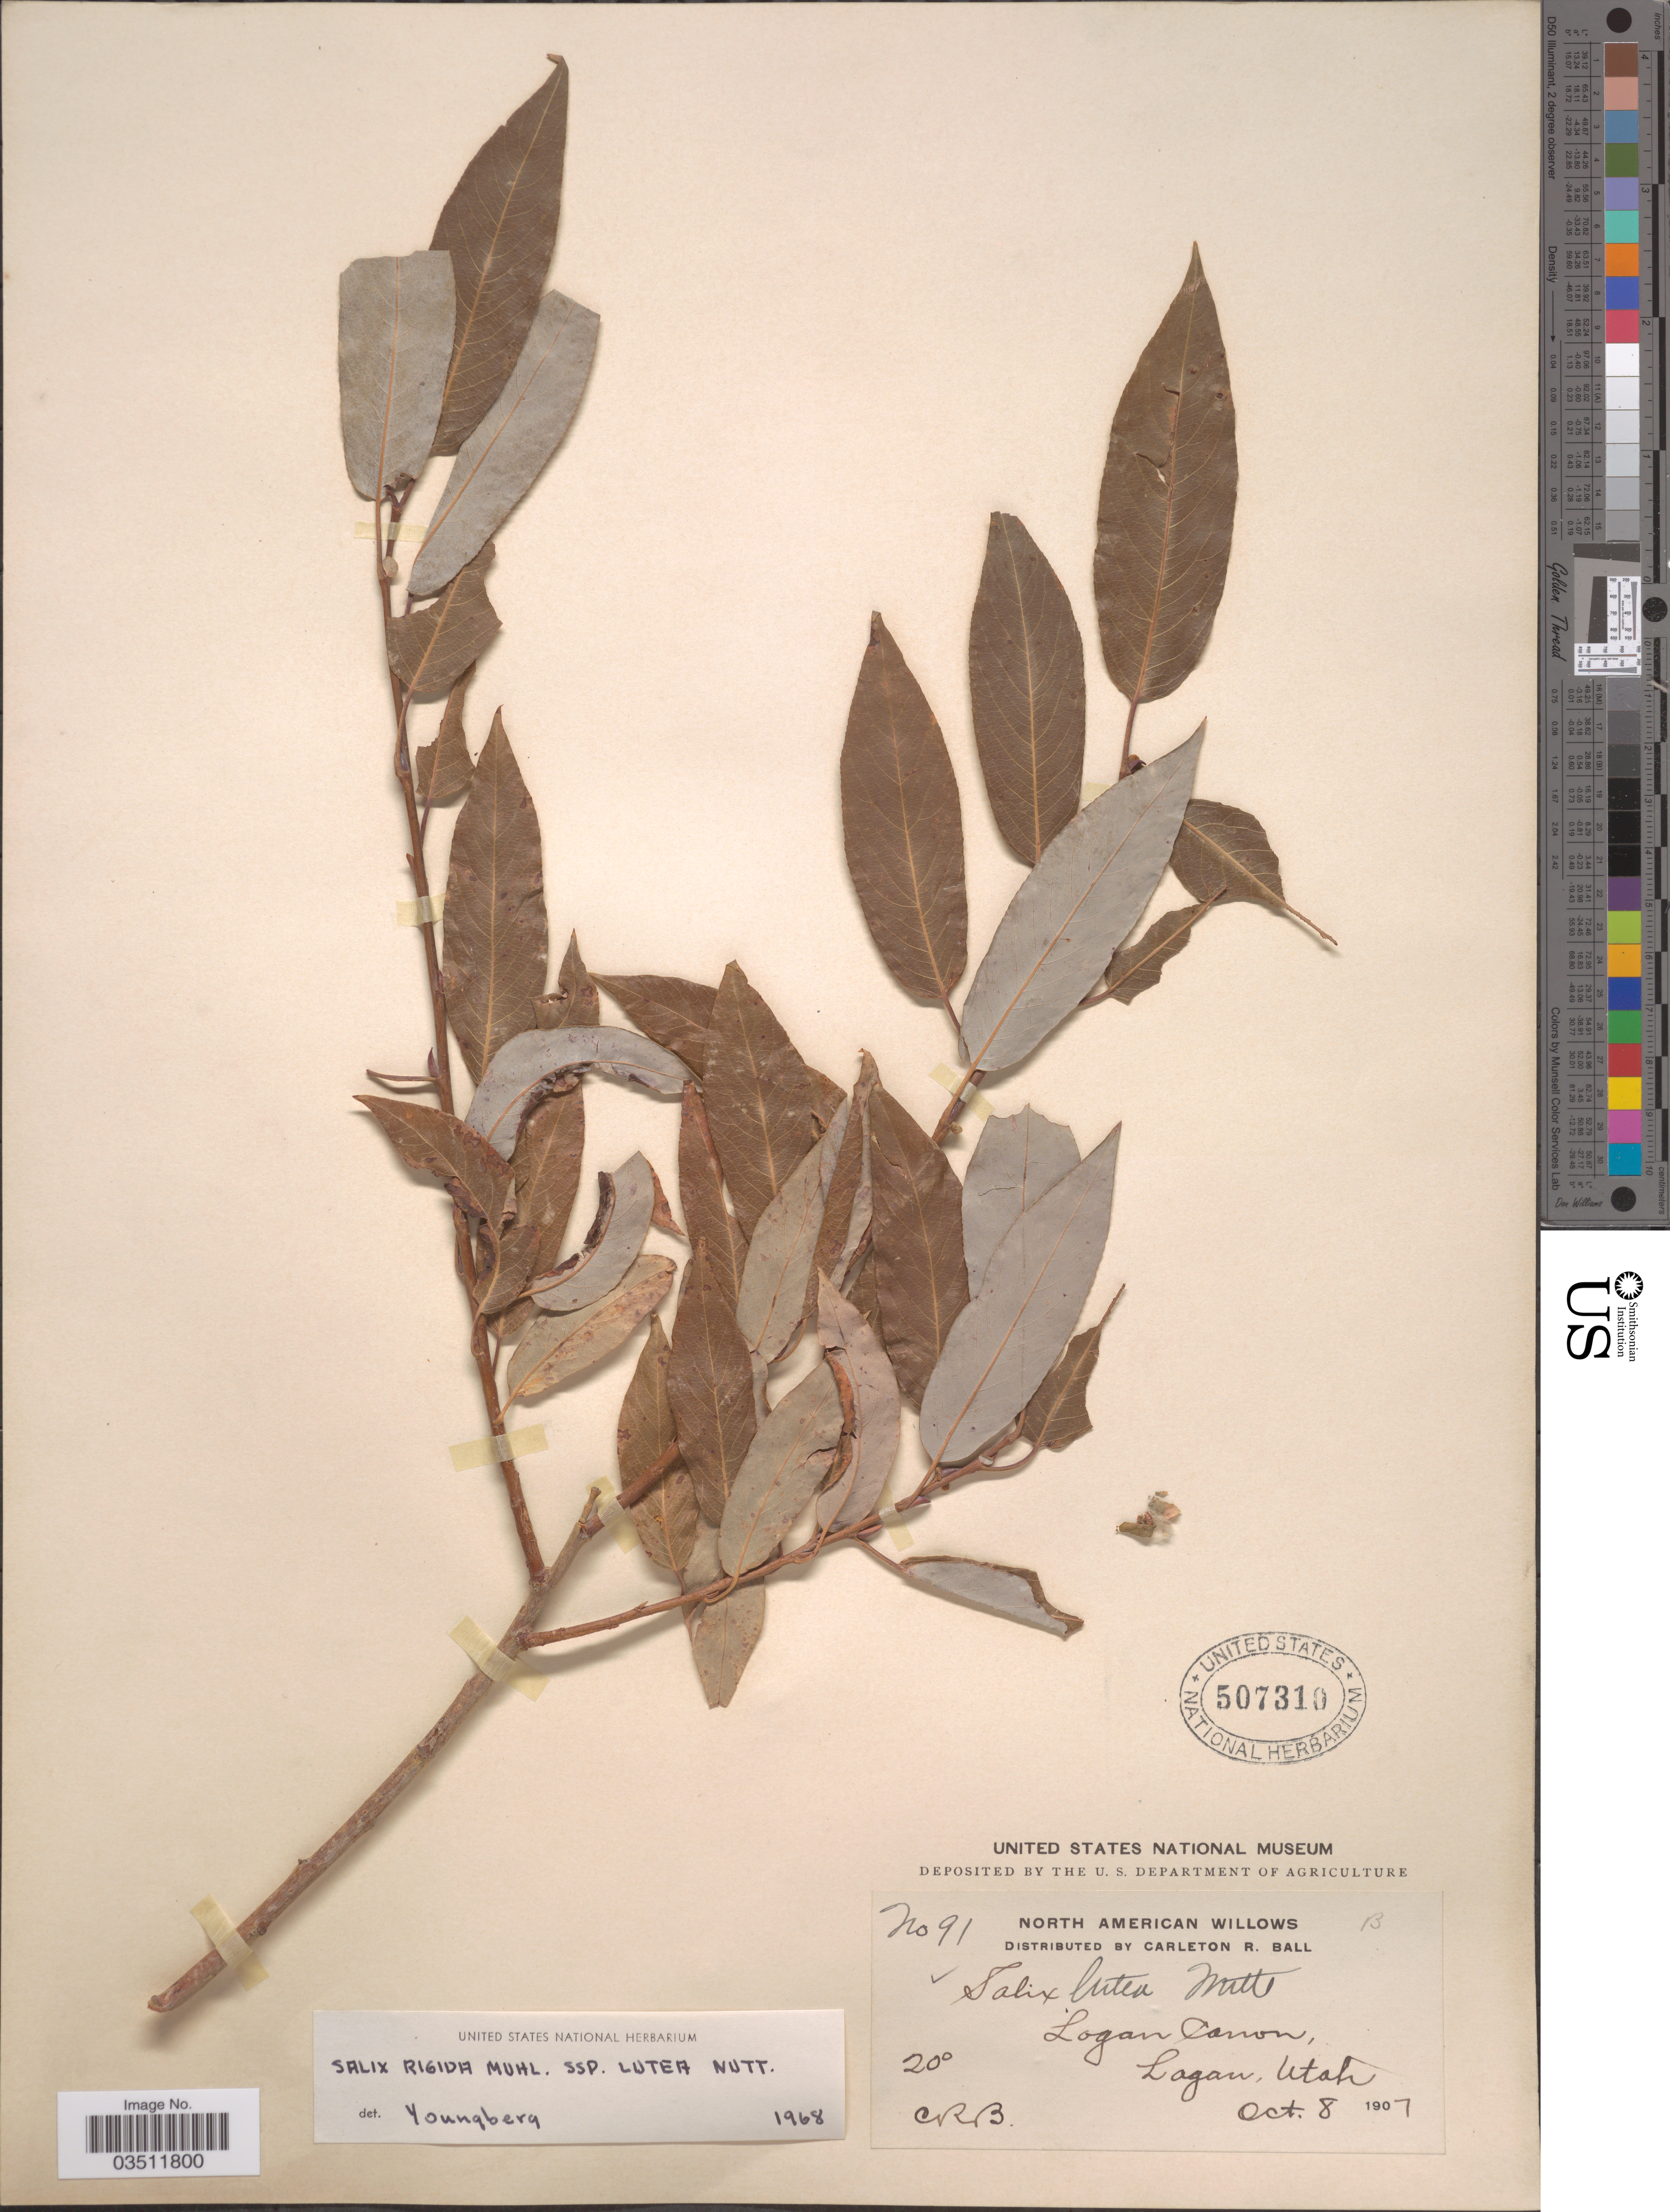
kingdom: Plantae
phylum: Tracheophyta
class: Magnoliopsida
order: Malpighiales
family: Salicaceae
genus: Salix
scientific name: Salix lutea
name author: Nutt.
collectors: C. R. Ball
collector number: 91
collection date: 1907-10-08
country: United States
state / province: Utah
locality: Logan Canon, Logan.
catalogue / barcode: US 507310